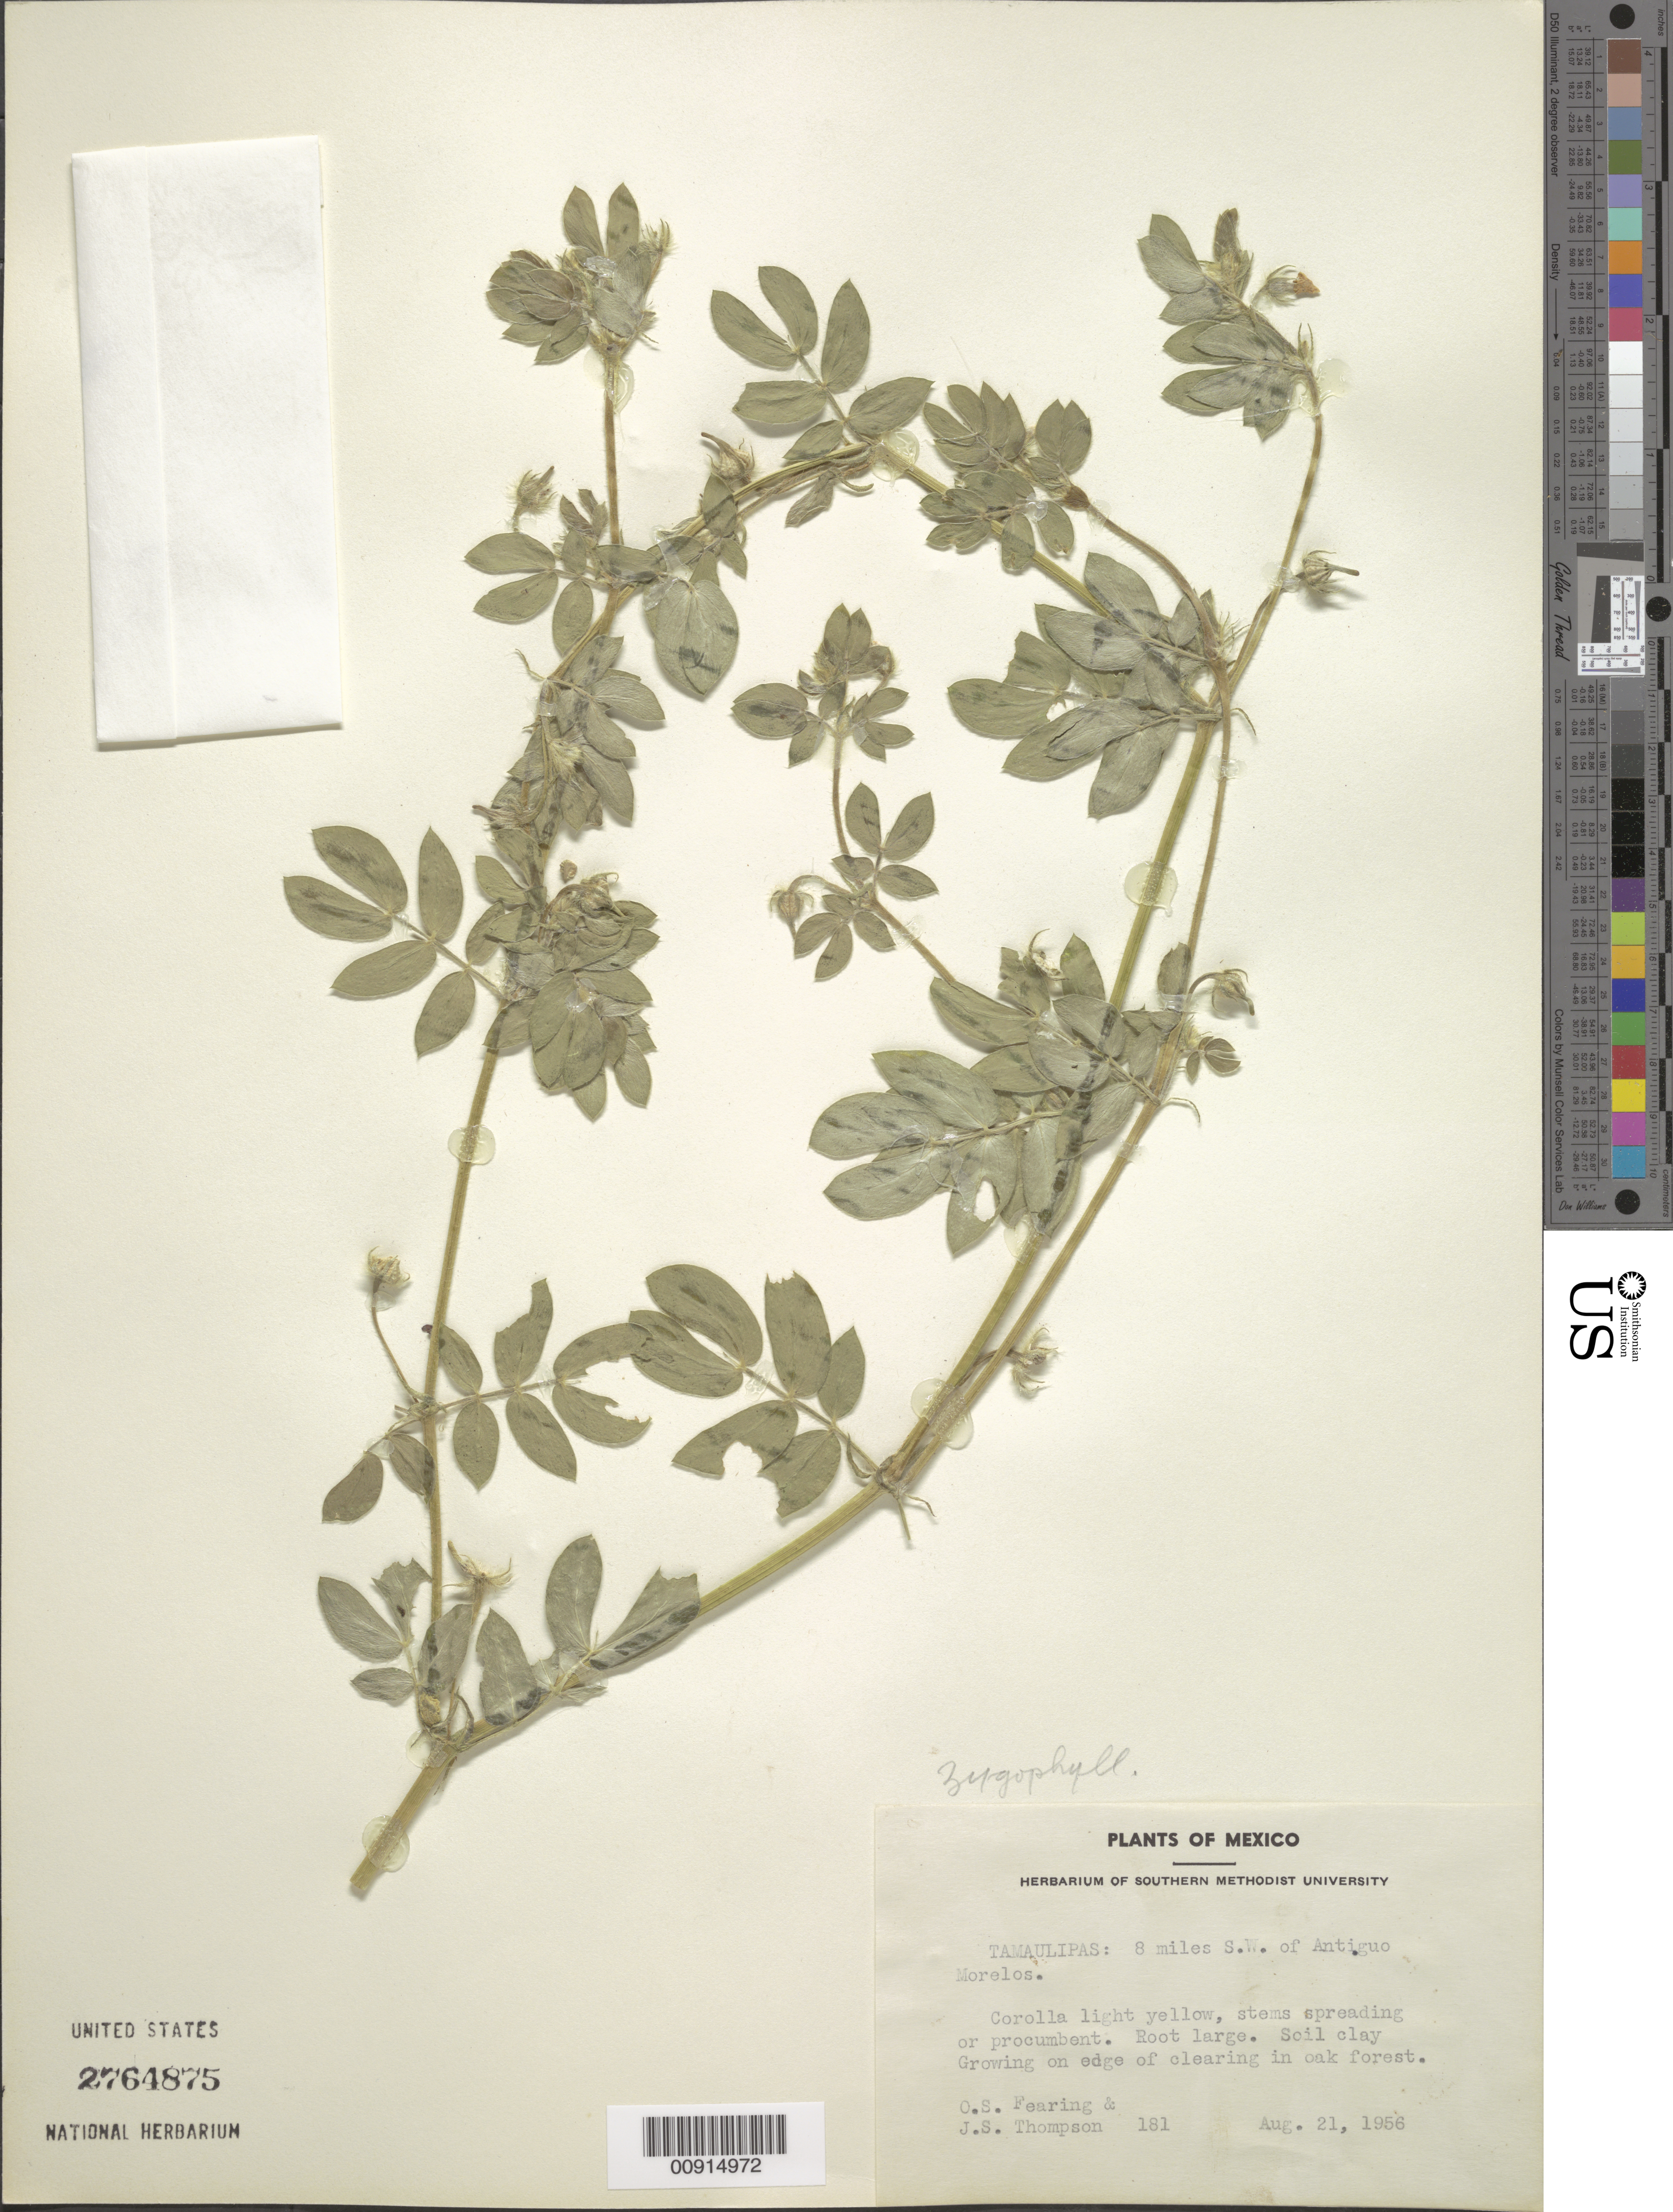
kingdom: Plantae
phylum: Tracheophyta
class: Magnoliopsida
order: Zygophyllales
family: Zygophyllaceae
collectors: O. S. Fearing, J. S. Thompson & B. L. Turner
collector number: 181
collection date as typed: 21 Aug 1956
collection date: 1956-08-21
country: Mexico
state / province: Tamaulipas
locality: Tamaulipas: 8 miles SW of Antiguo Morelos.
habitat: Soil clay. Growing on edge of clearing in oak forest.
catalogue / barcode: US 2764875